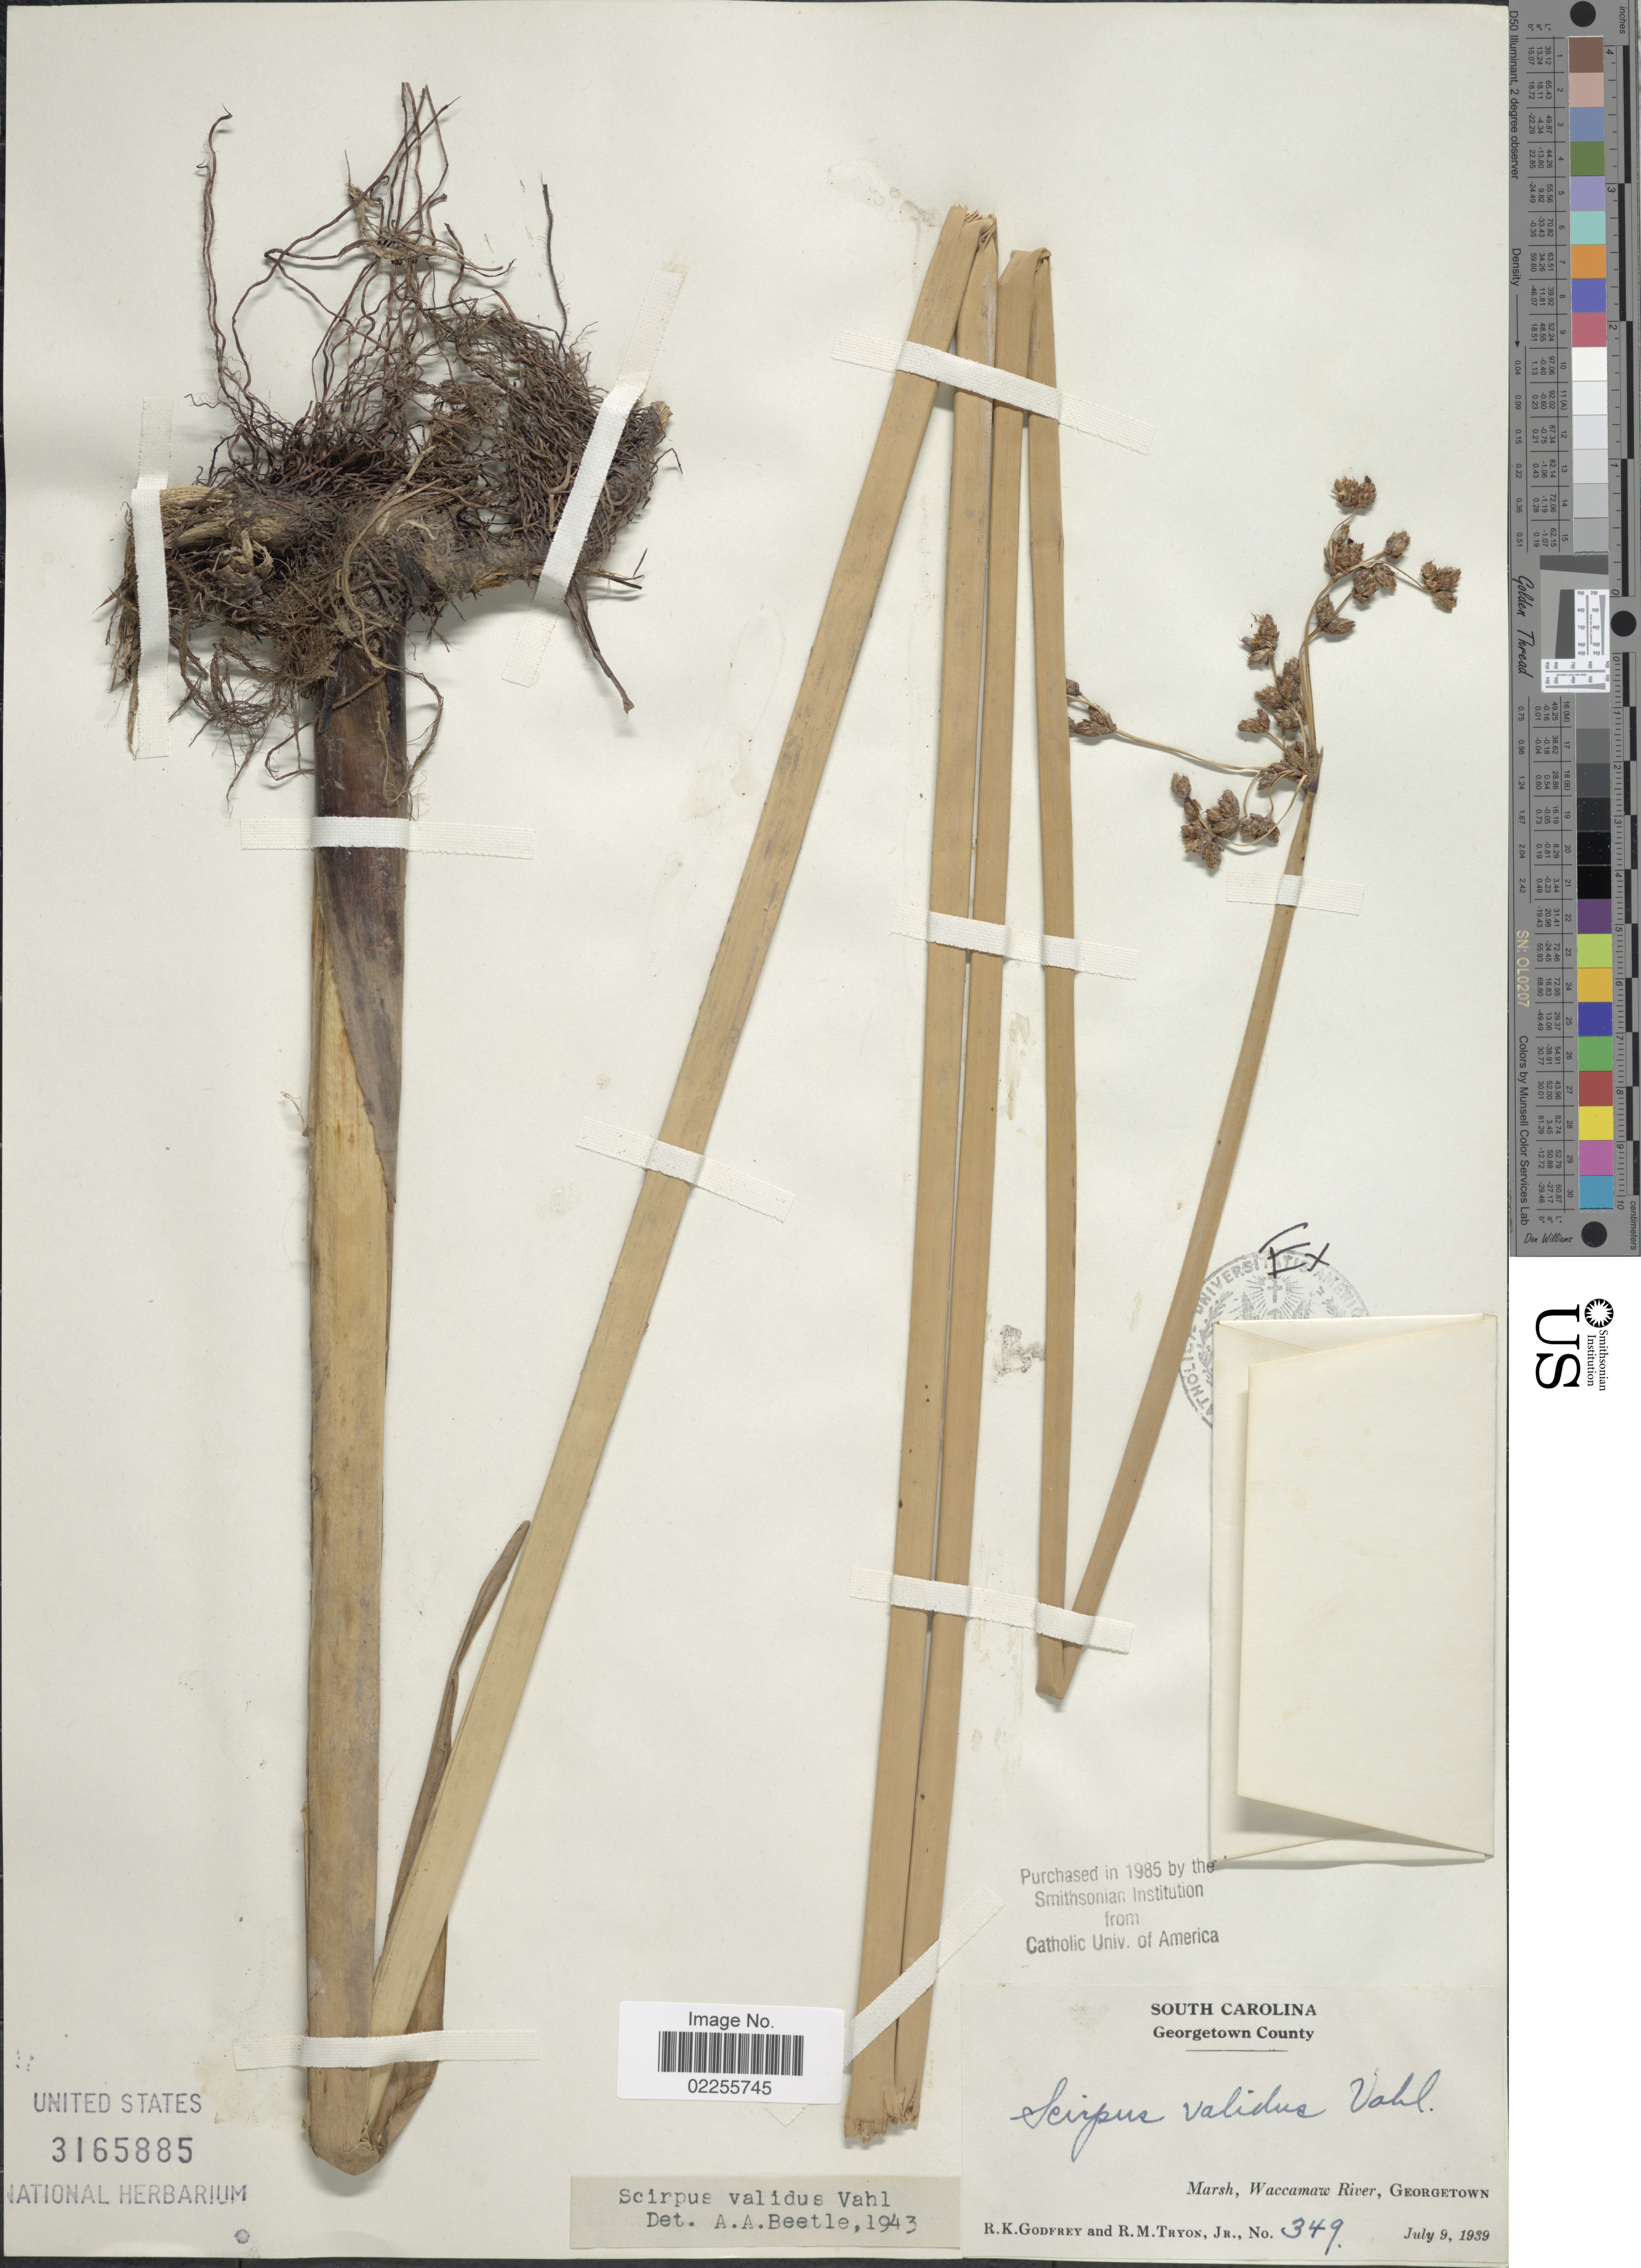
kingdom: Plantae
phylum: Tracheophyta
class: Liliopsida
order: Poales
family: Cyperaceae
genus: Schoenoplectus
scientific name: Schoenoplectus tabernaemontani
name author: (C.C. Gmel.) Palla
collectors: R. K. Godfrey & R. M. Tryon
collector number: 349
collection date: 1939-07-09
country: United States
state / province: South Carolina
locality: Georgetown County, marsh, Waccamaw River, Georgetown.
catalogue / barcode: US 3165885